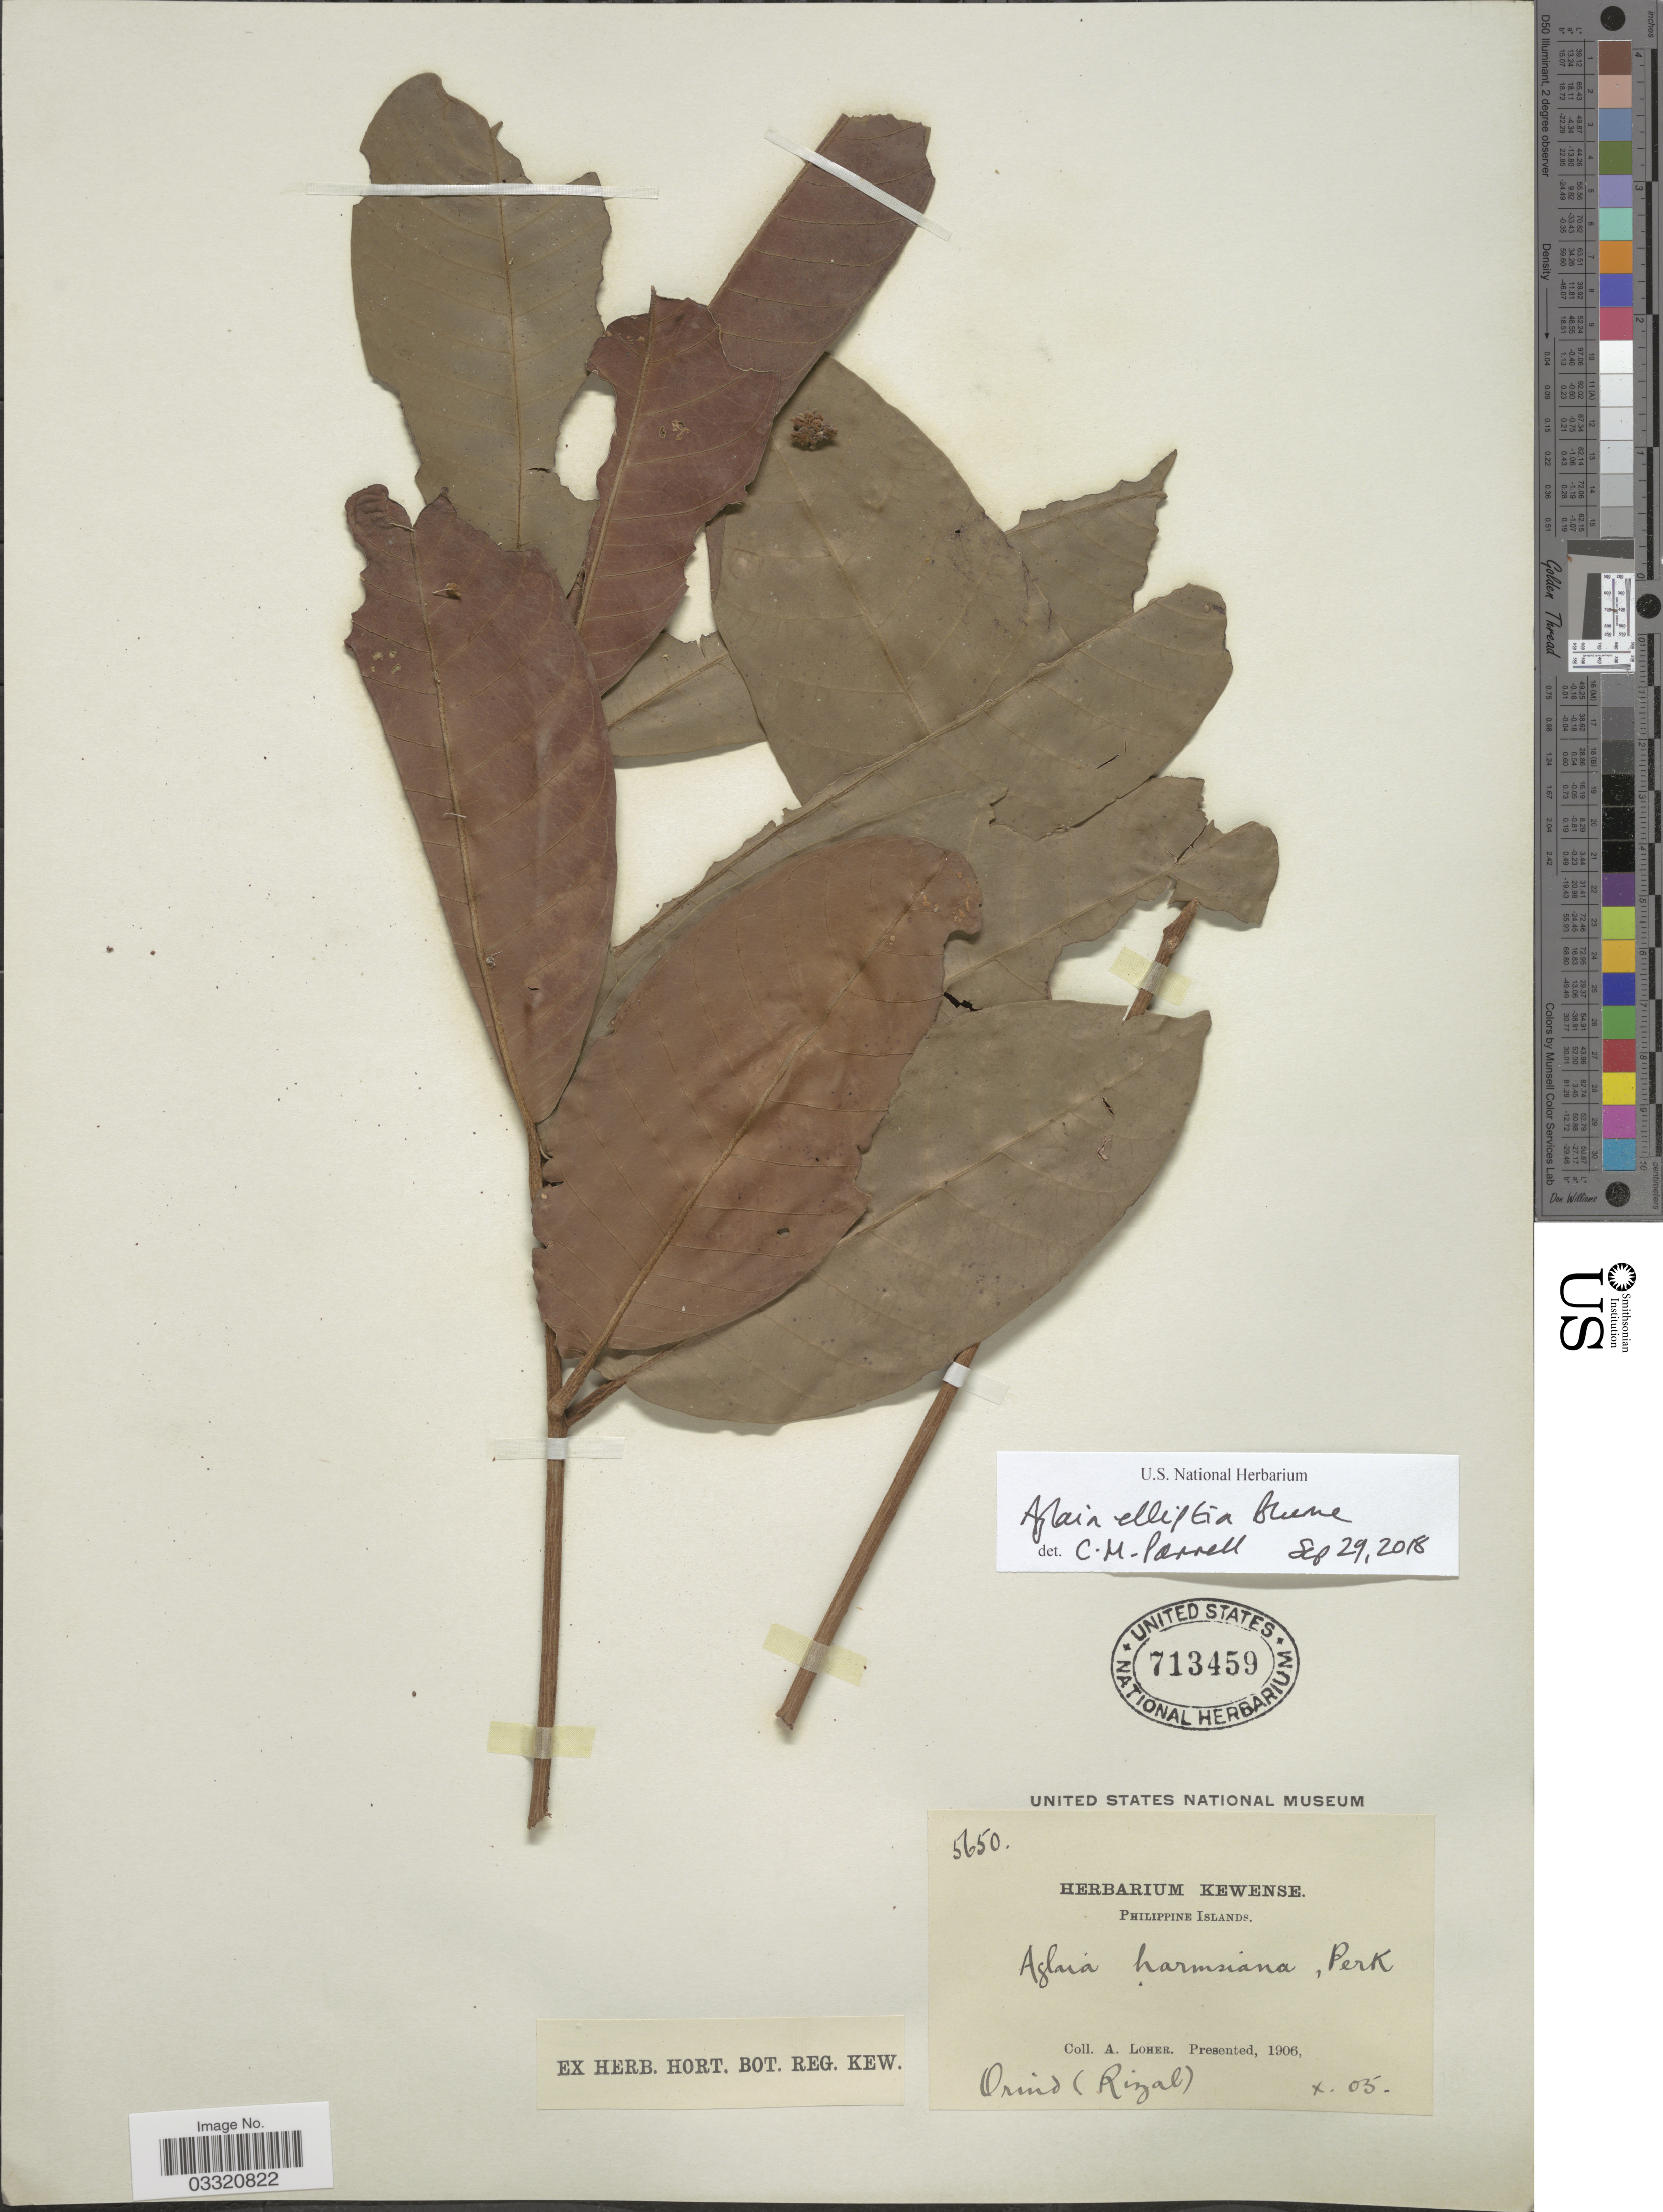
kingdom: Plantae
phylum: Tracheophyta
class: Magnoliopsida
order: Sapindales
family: Meliaceae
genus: Aglaia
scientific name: Aglaia elliptica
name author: Blume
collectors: A. Loher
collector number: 5650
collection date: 1905-10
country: Philippines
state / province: Calabarzon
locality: Orind (Rizal).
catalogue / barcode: US 713459